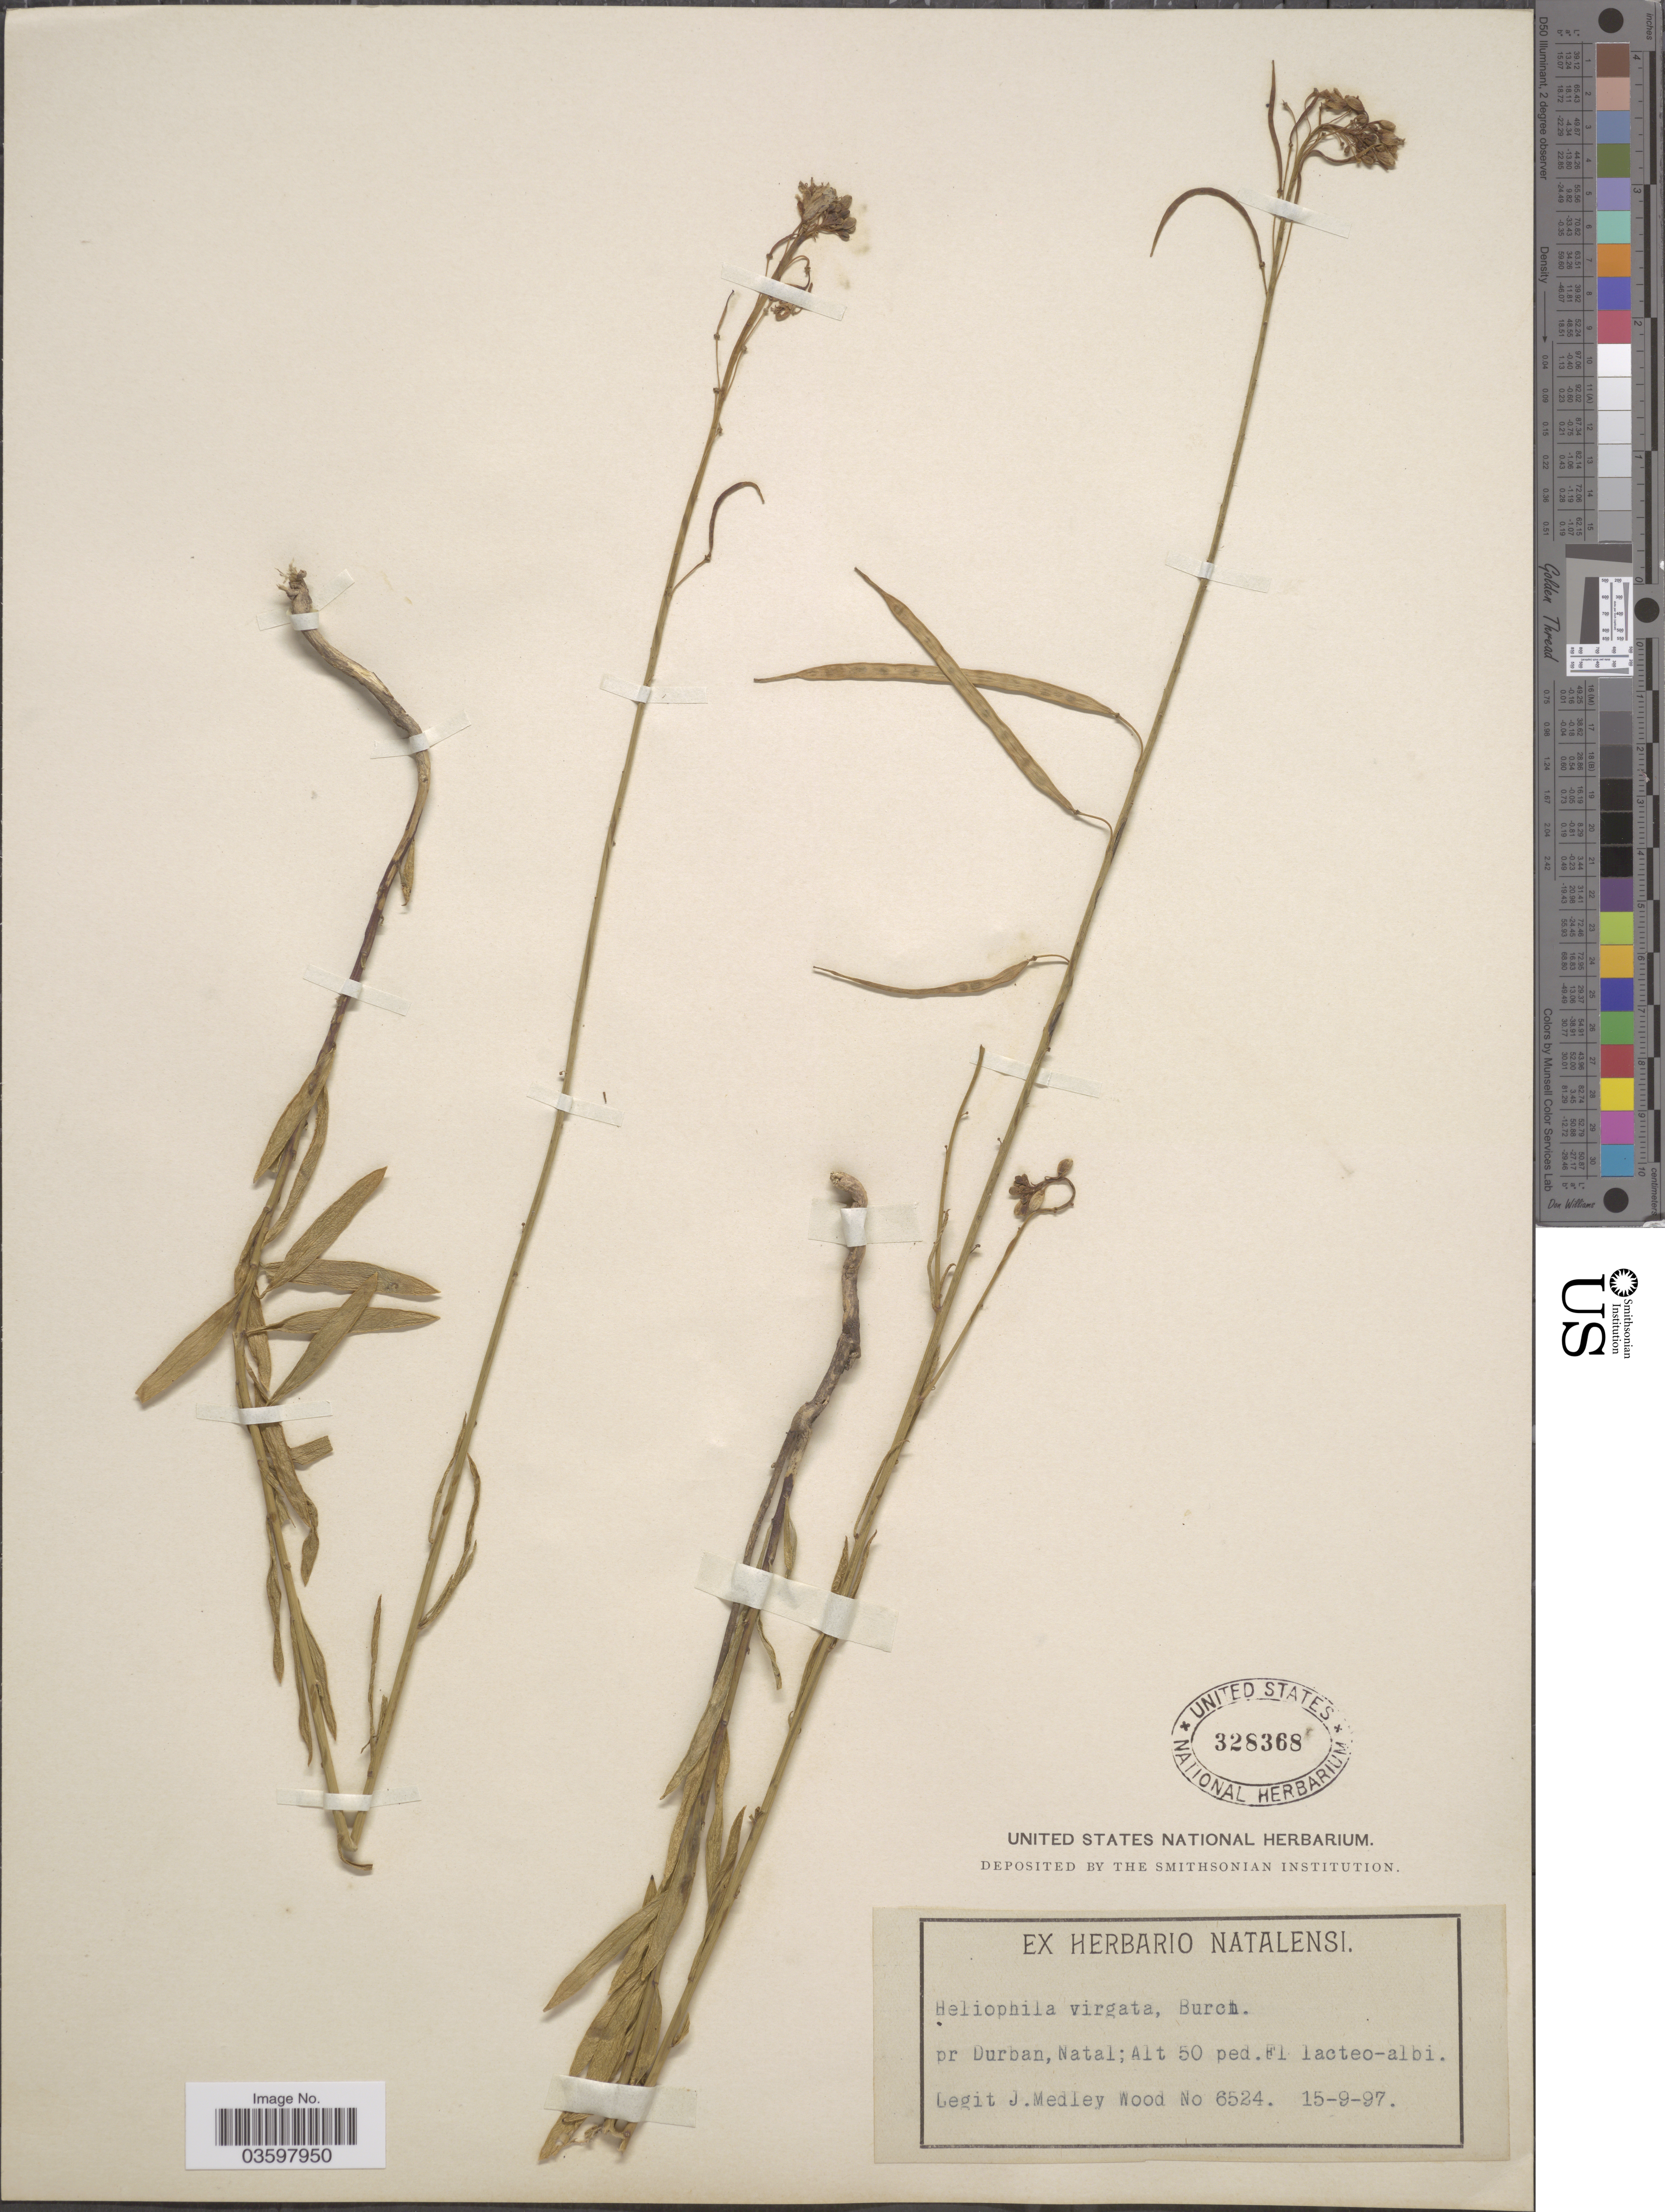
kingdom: Plantae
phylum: Tracheophyta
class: Magnoliopsida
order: Brassicales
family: Brassicaceae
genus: Cycloptychis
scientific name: Cycloptychis marlothii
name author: O.E. Schulz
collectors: J. M. Wood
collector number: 6524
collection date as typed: Transcribed d/m/y: 15/9/97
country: South Africa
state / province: KwaZulu-Natal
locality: Pr Durban, Natal.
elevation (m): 15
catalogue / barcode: US 328368